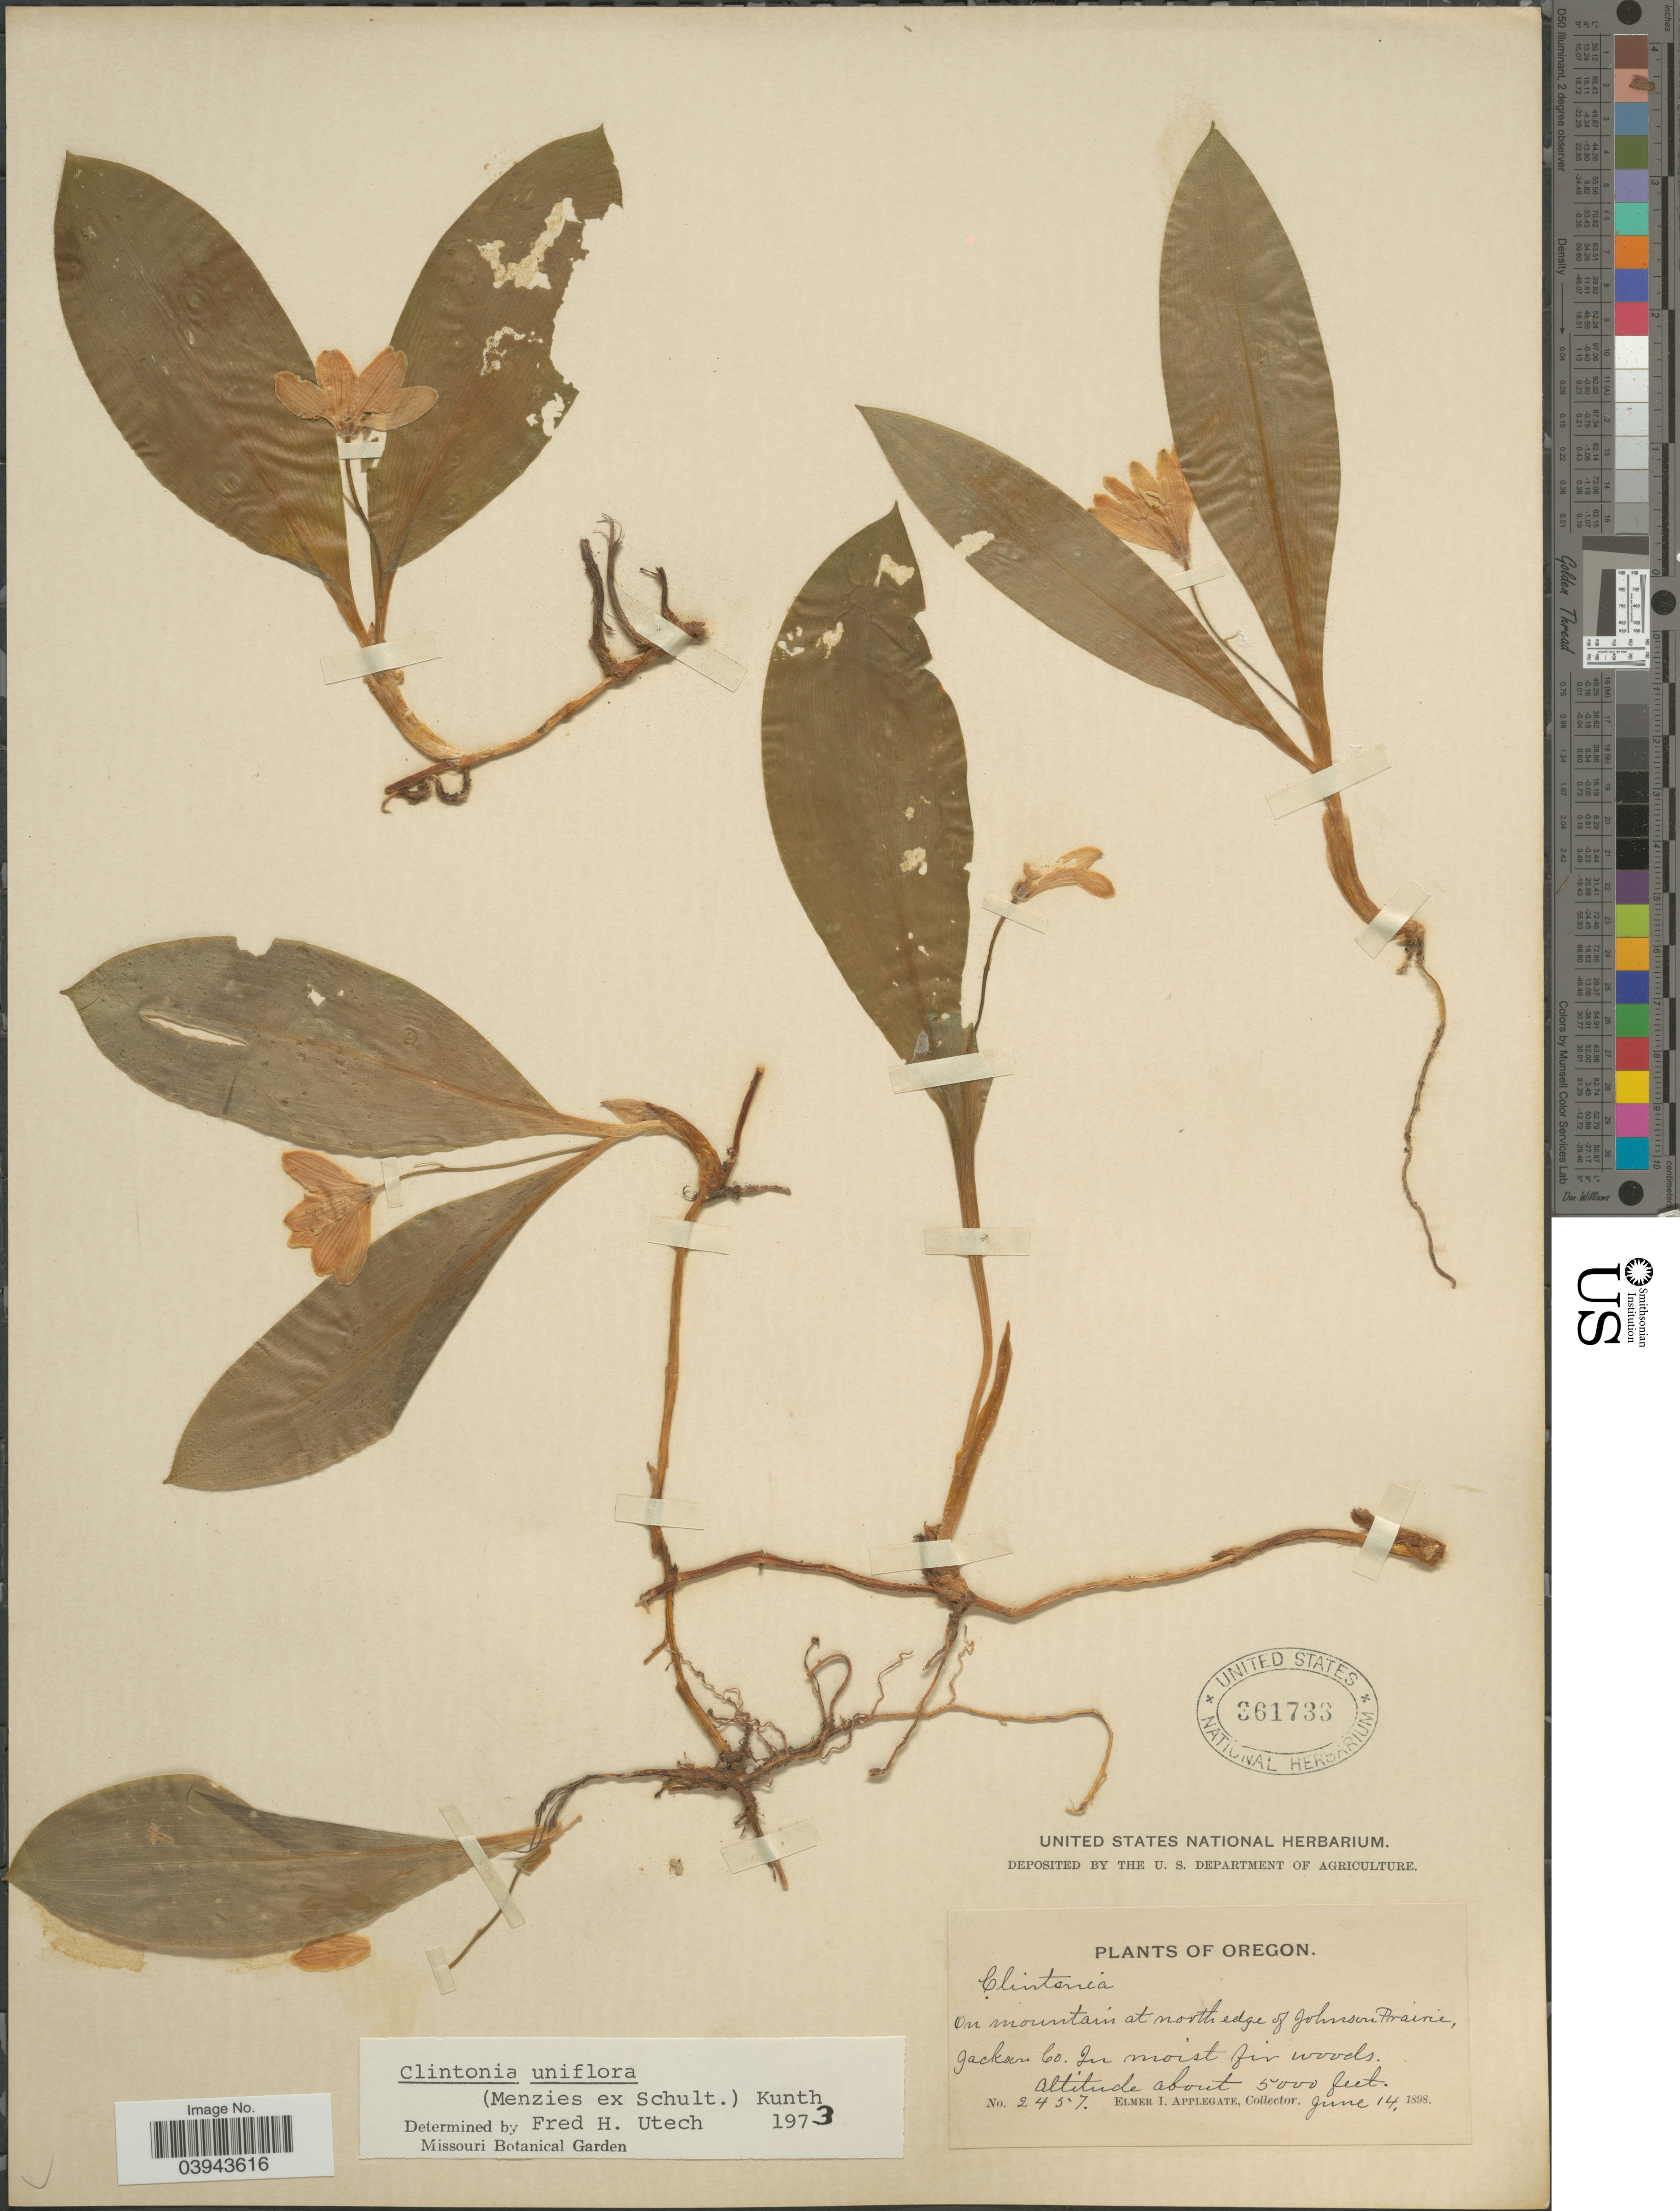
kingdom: Plantae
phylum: Tracheophyta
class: Liliopsida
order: Liliales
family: Liliaceae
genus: Clintonia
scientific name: Clintonia uniflora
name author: Kunth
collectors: E. I. Applegate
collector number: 2457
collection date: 1898-06-14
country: United States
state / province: Oregon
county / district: Jackson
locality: On mountain at north edge of Johnson Prairie, Jackson Co.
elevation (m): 1524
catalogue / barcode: US 361733